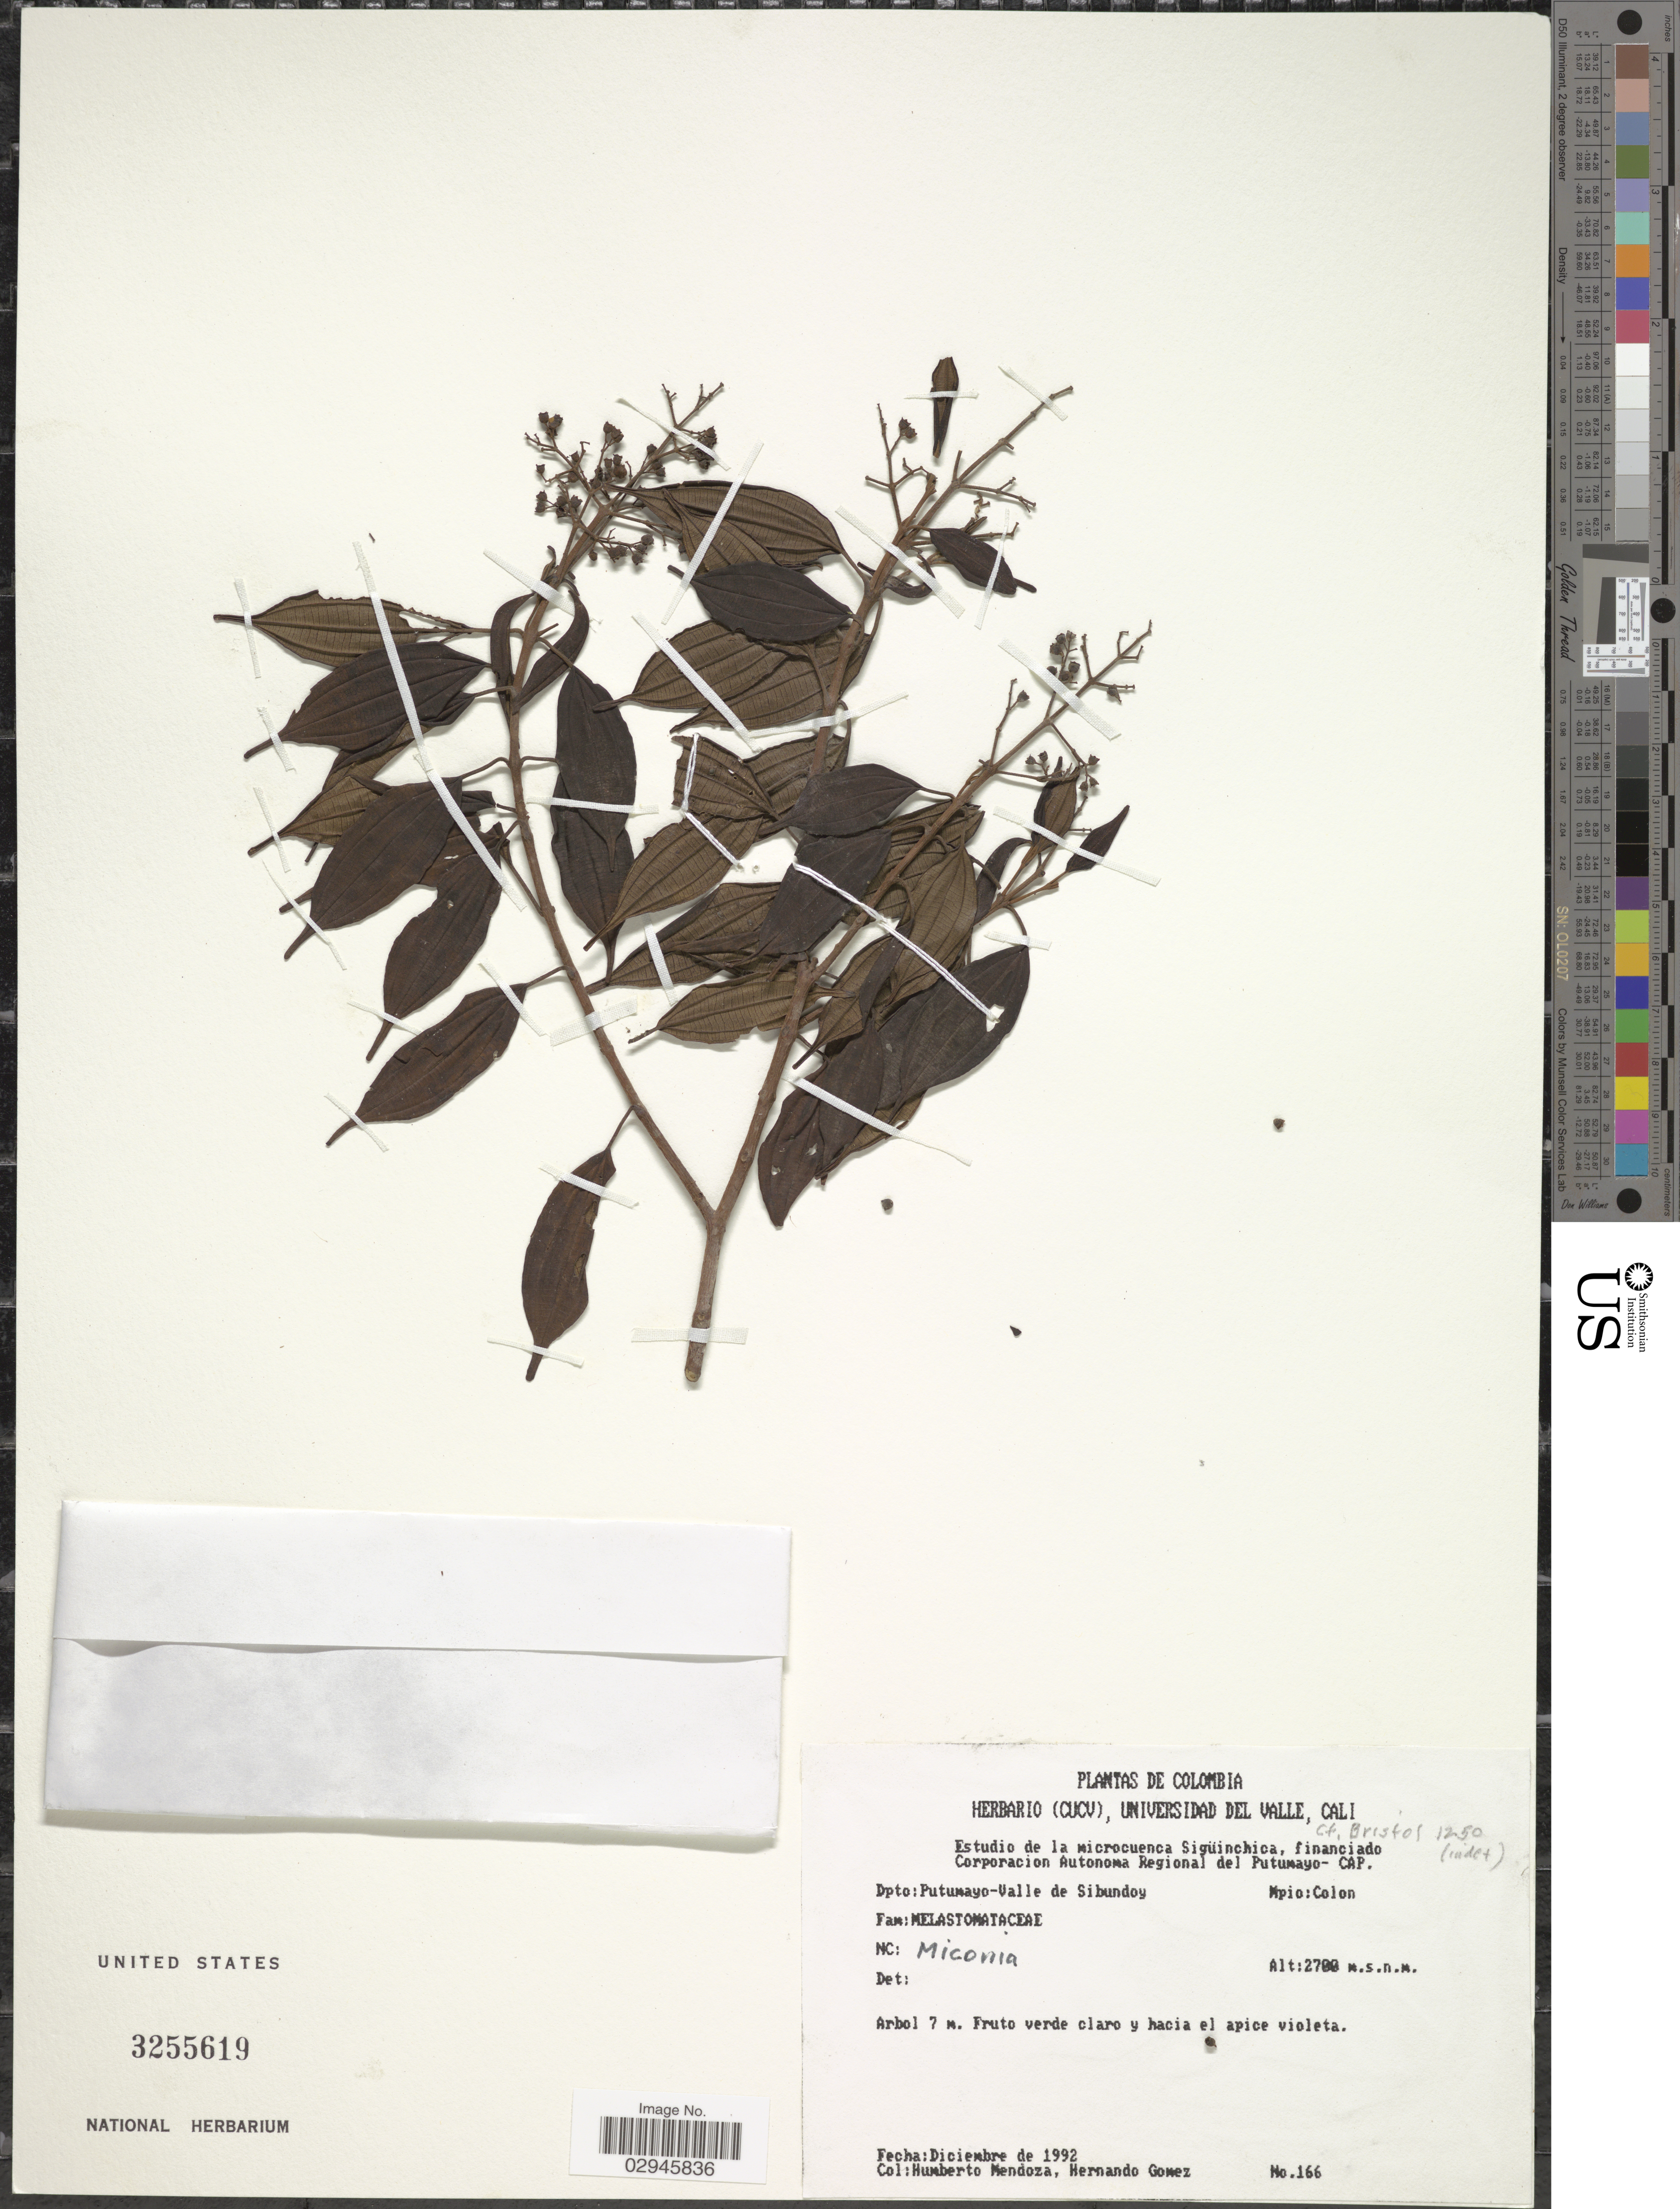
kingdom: Plantae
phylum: Tracheophyta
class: Magnoliopsida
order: Myrtales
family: Melastomataceae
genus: Miconia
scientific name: Miconia sp.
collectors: H. Mendoza & H. Gomez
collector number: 166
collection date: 1992-12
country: Colombia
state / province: Putumayo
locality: Dpto: Putumayo-Valle de Sibundoy. Mpio: Colon.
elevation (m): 2700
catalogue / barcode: US 3255619